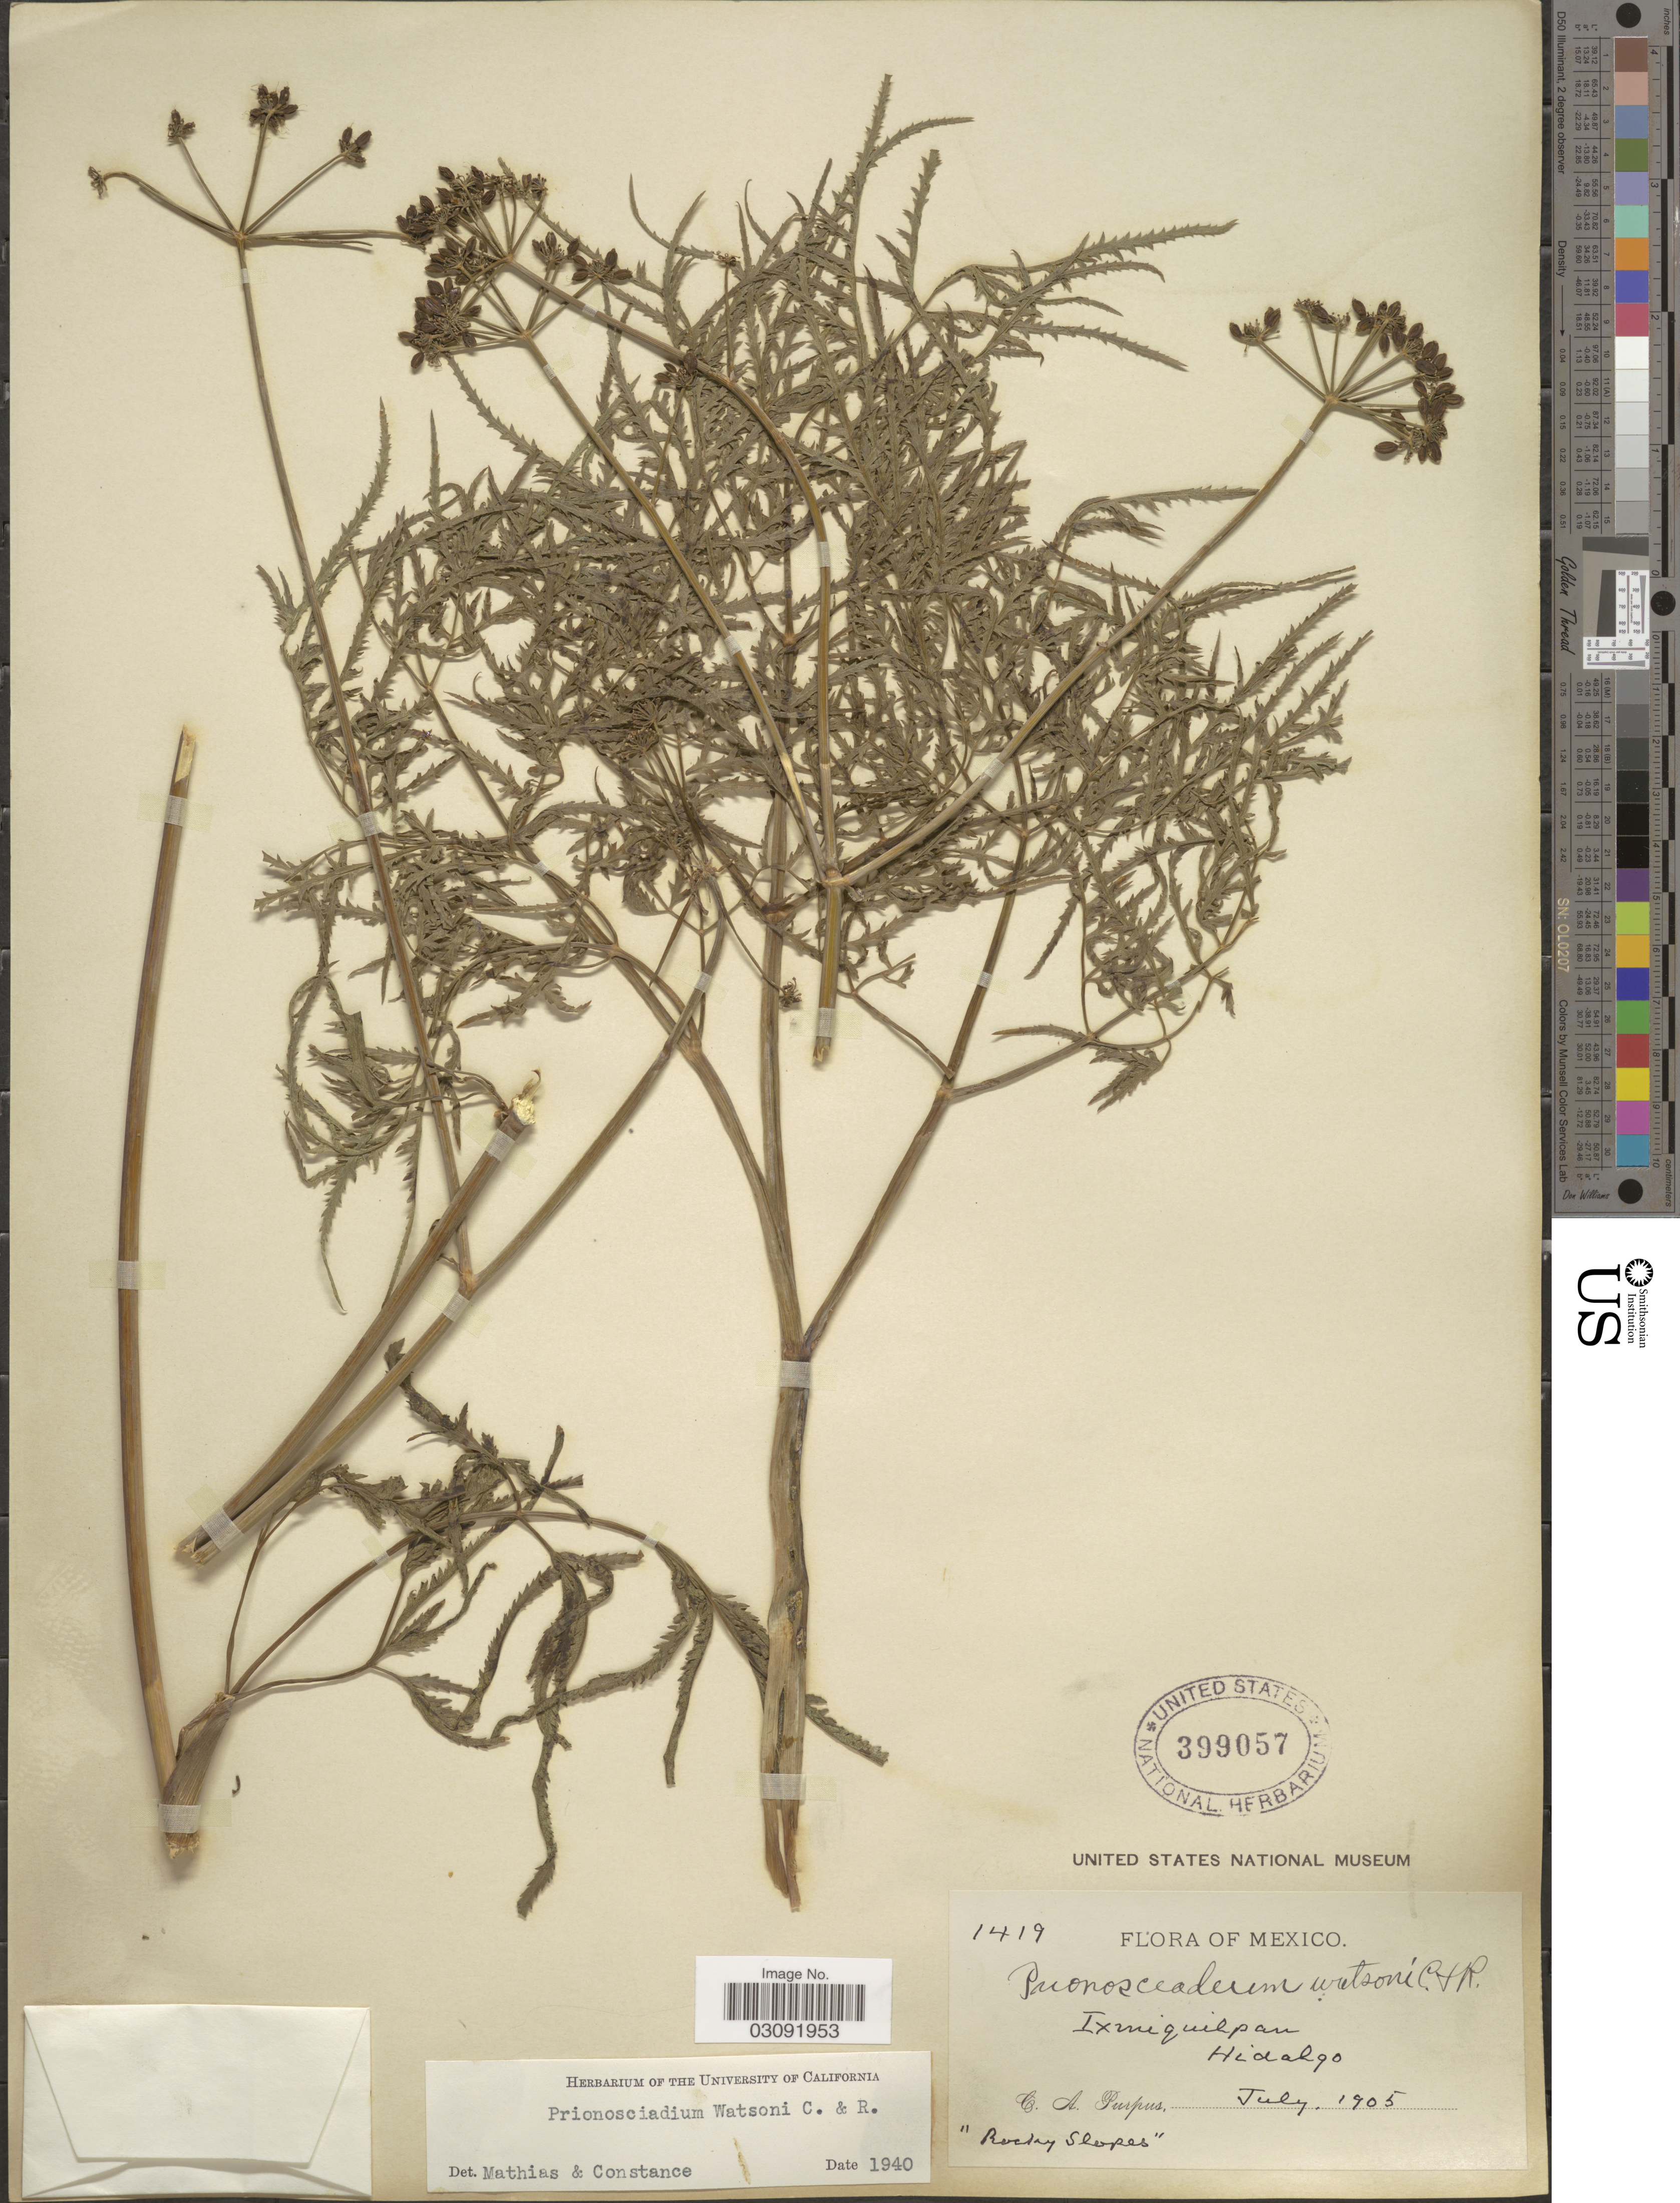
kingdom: Plantae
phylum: Tracheophyta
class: Magnoliopsida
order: Apiales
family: Apiaceae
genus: Prionosciadium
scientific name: Prionosciadium watsonii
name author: J.M. Coult. & Rose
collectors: C. A. Purpus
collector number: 1419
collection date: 1905-07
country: Mexico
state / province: Hidalgo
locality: Ixmiquilpan.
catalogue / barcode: US 399057